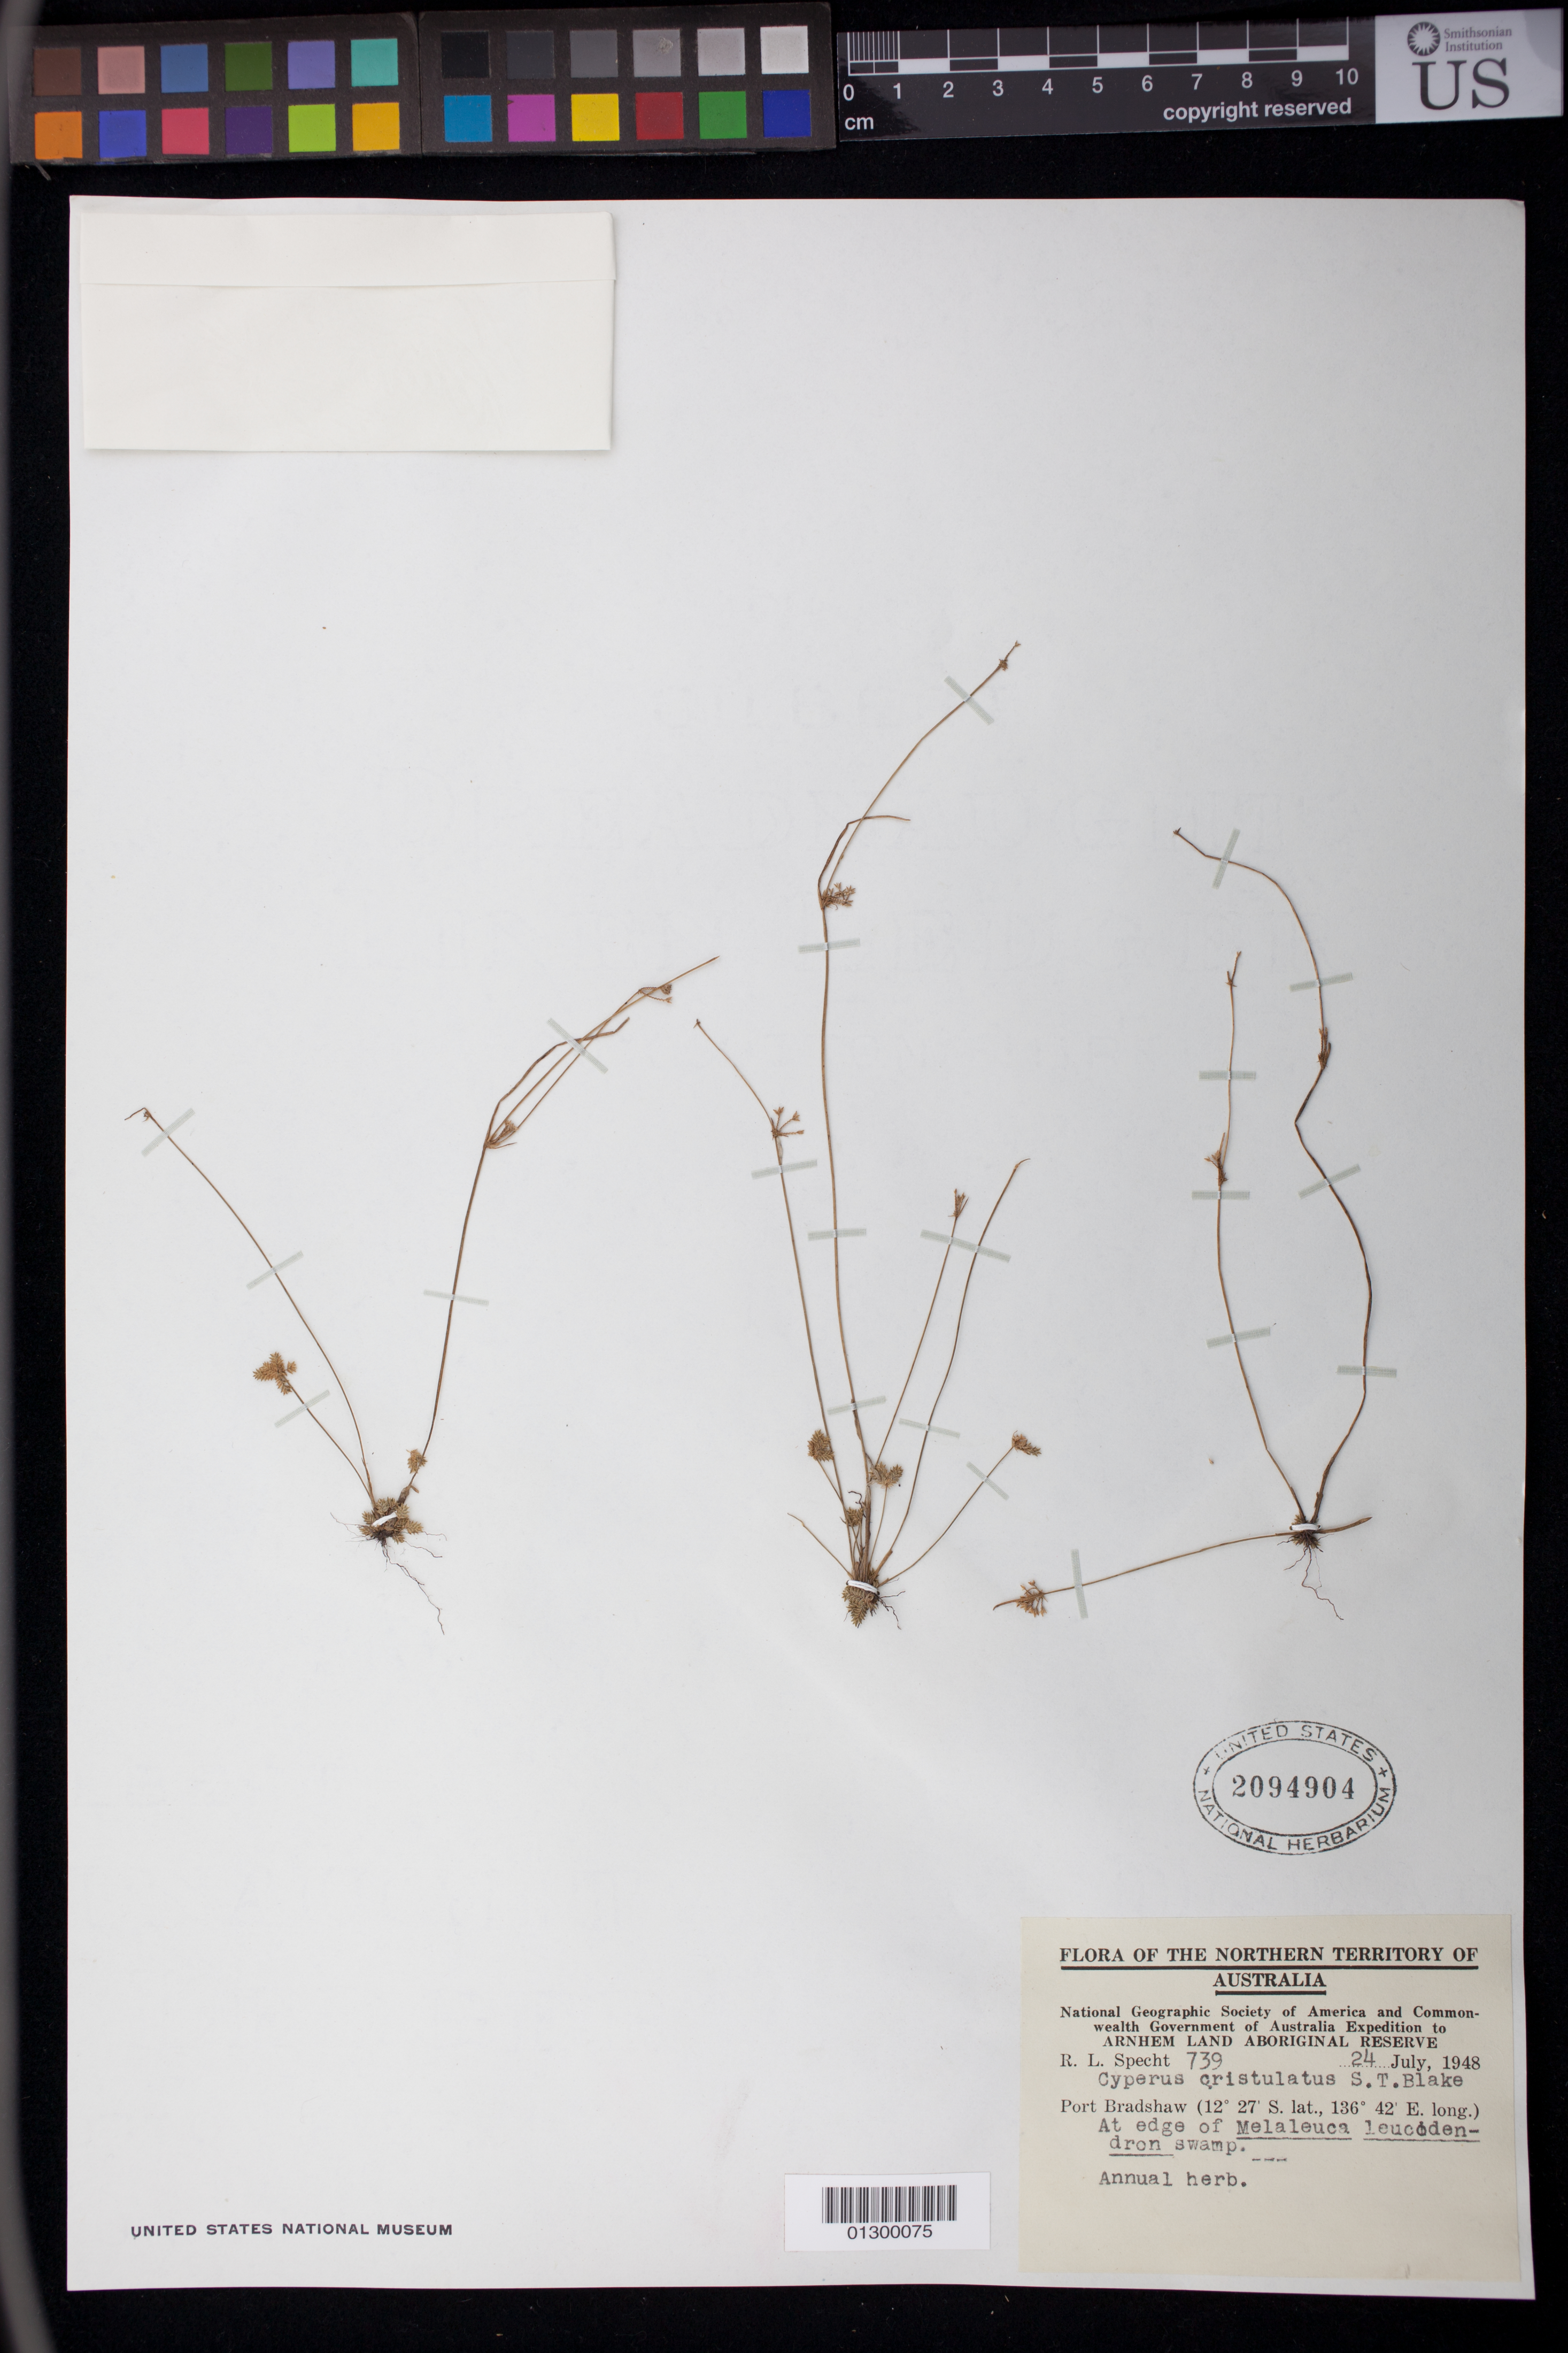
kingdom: Plantae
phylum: Tracheophyta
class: Liliopsida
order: Poales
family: Cyperaceae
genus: Cyperus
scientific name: Cyperus cristulatus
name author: S.T. Blake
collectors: R. L. Specht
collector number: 739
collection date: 1948-07-24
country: Australia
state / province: Northern Territory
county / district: East Arnhem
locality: Port Bradshaw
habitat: At edge of Melaleuca luecodendron swamp.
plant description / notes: Annual herb.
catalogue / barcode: US 2094904